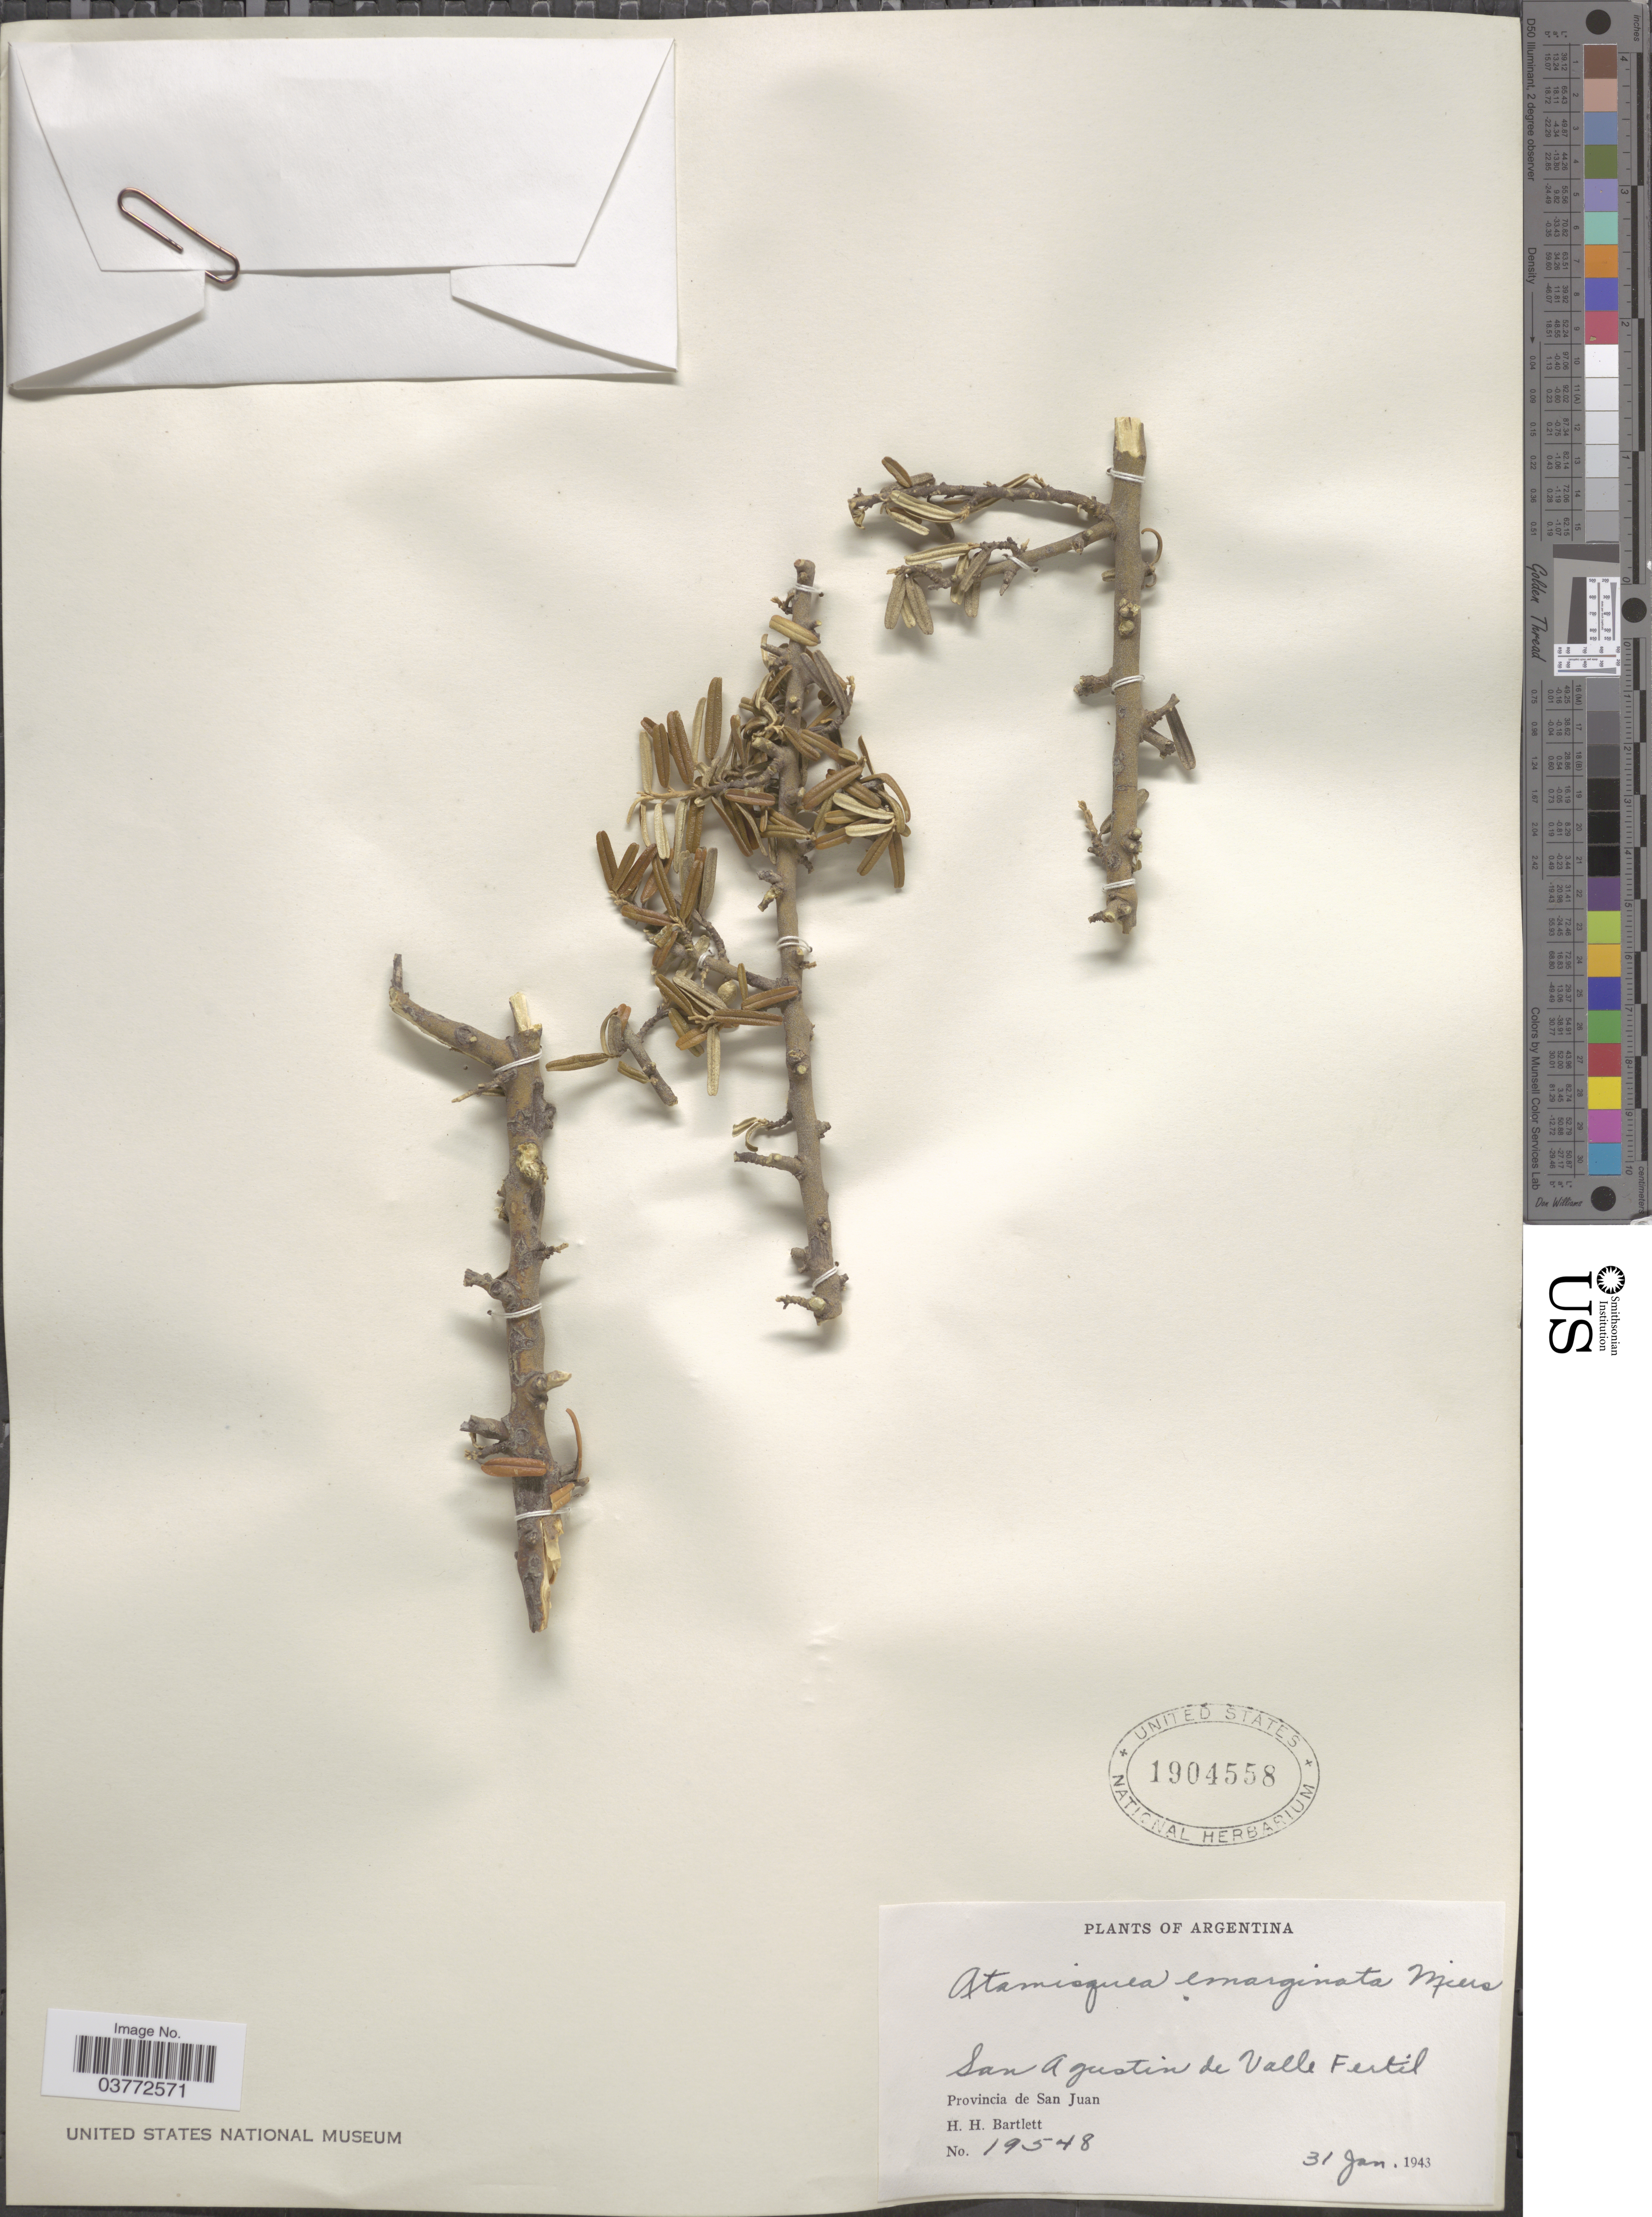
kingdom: Plantae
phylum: Tracheophyta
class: Magnoliopsida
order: Brassicales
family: Capparaceae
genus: Atamisquea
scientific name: Atamisquea emarginata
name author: Miers ex Hook. & Arn.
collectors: H. H. Bartlett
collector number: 19548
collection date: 1943-01-31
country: Argentina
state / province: San Juan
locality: San Agustin de Valle Fertil.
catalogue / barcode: US 1904558